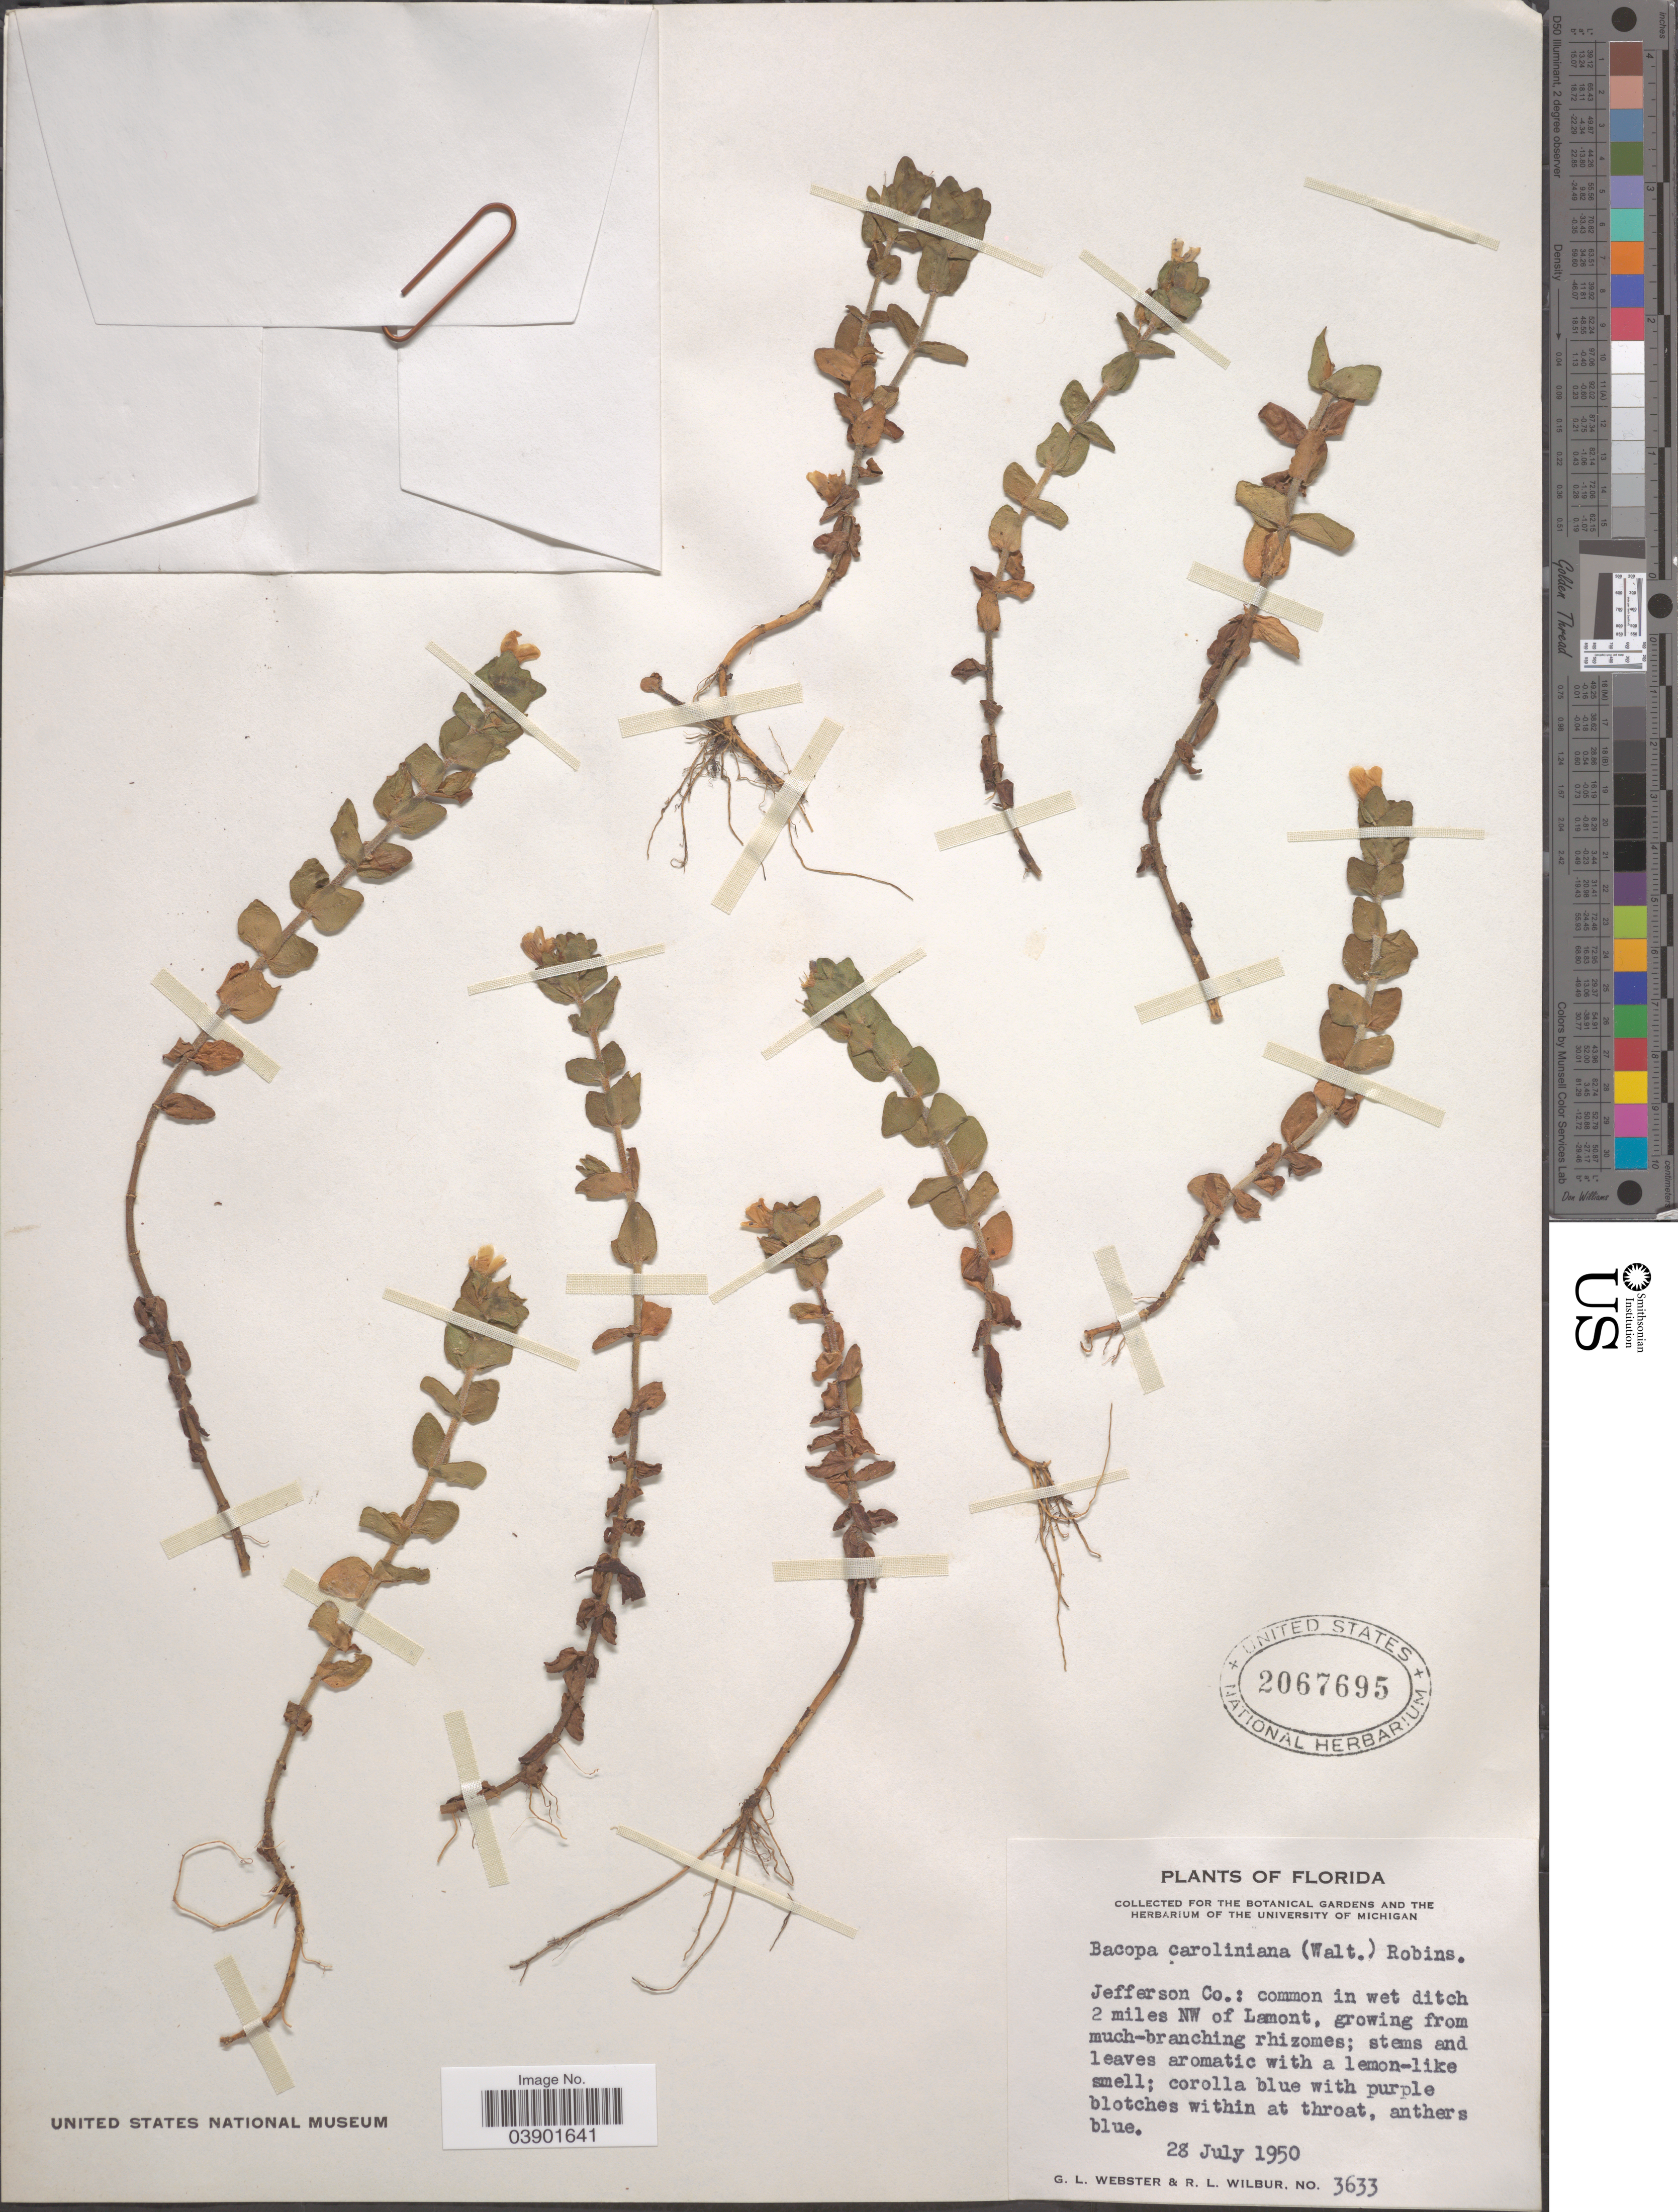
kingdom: Plantae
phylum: Tracheophyta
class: Magnoliopsida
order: Lamiales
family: Plantaginaceae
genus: Bacopa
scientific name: Bacopa caroliniana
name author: (Walter) B.L. Rob.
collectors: G. L. Webster & R. L. Wilbur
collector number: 3633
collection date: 1950-07-28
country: United States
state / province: Florida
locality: Jefferson Co.: 2 miles NW of Lamont.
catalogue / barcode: US 2067695